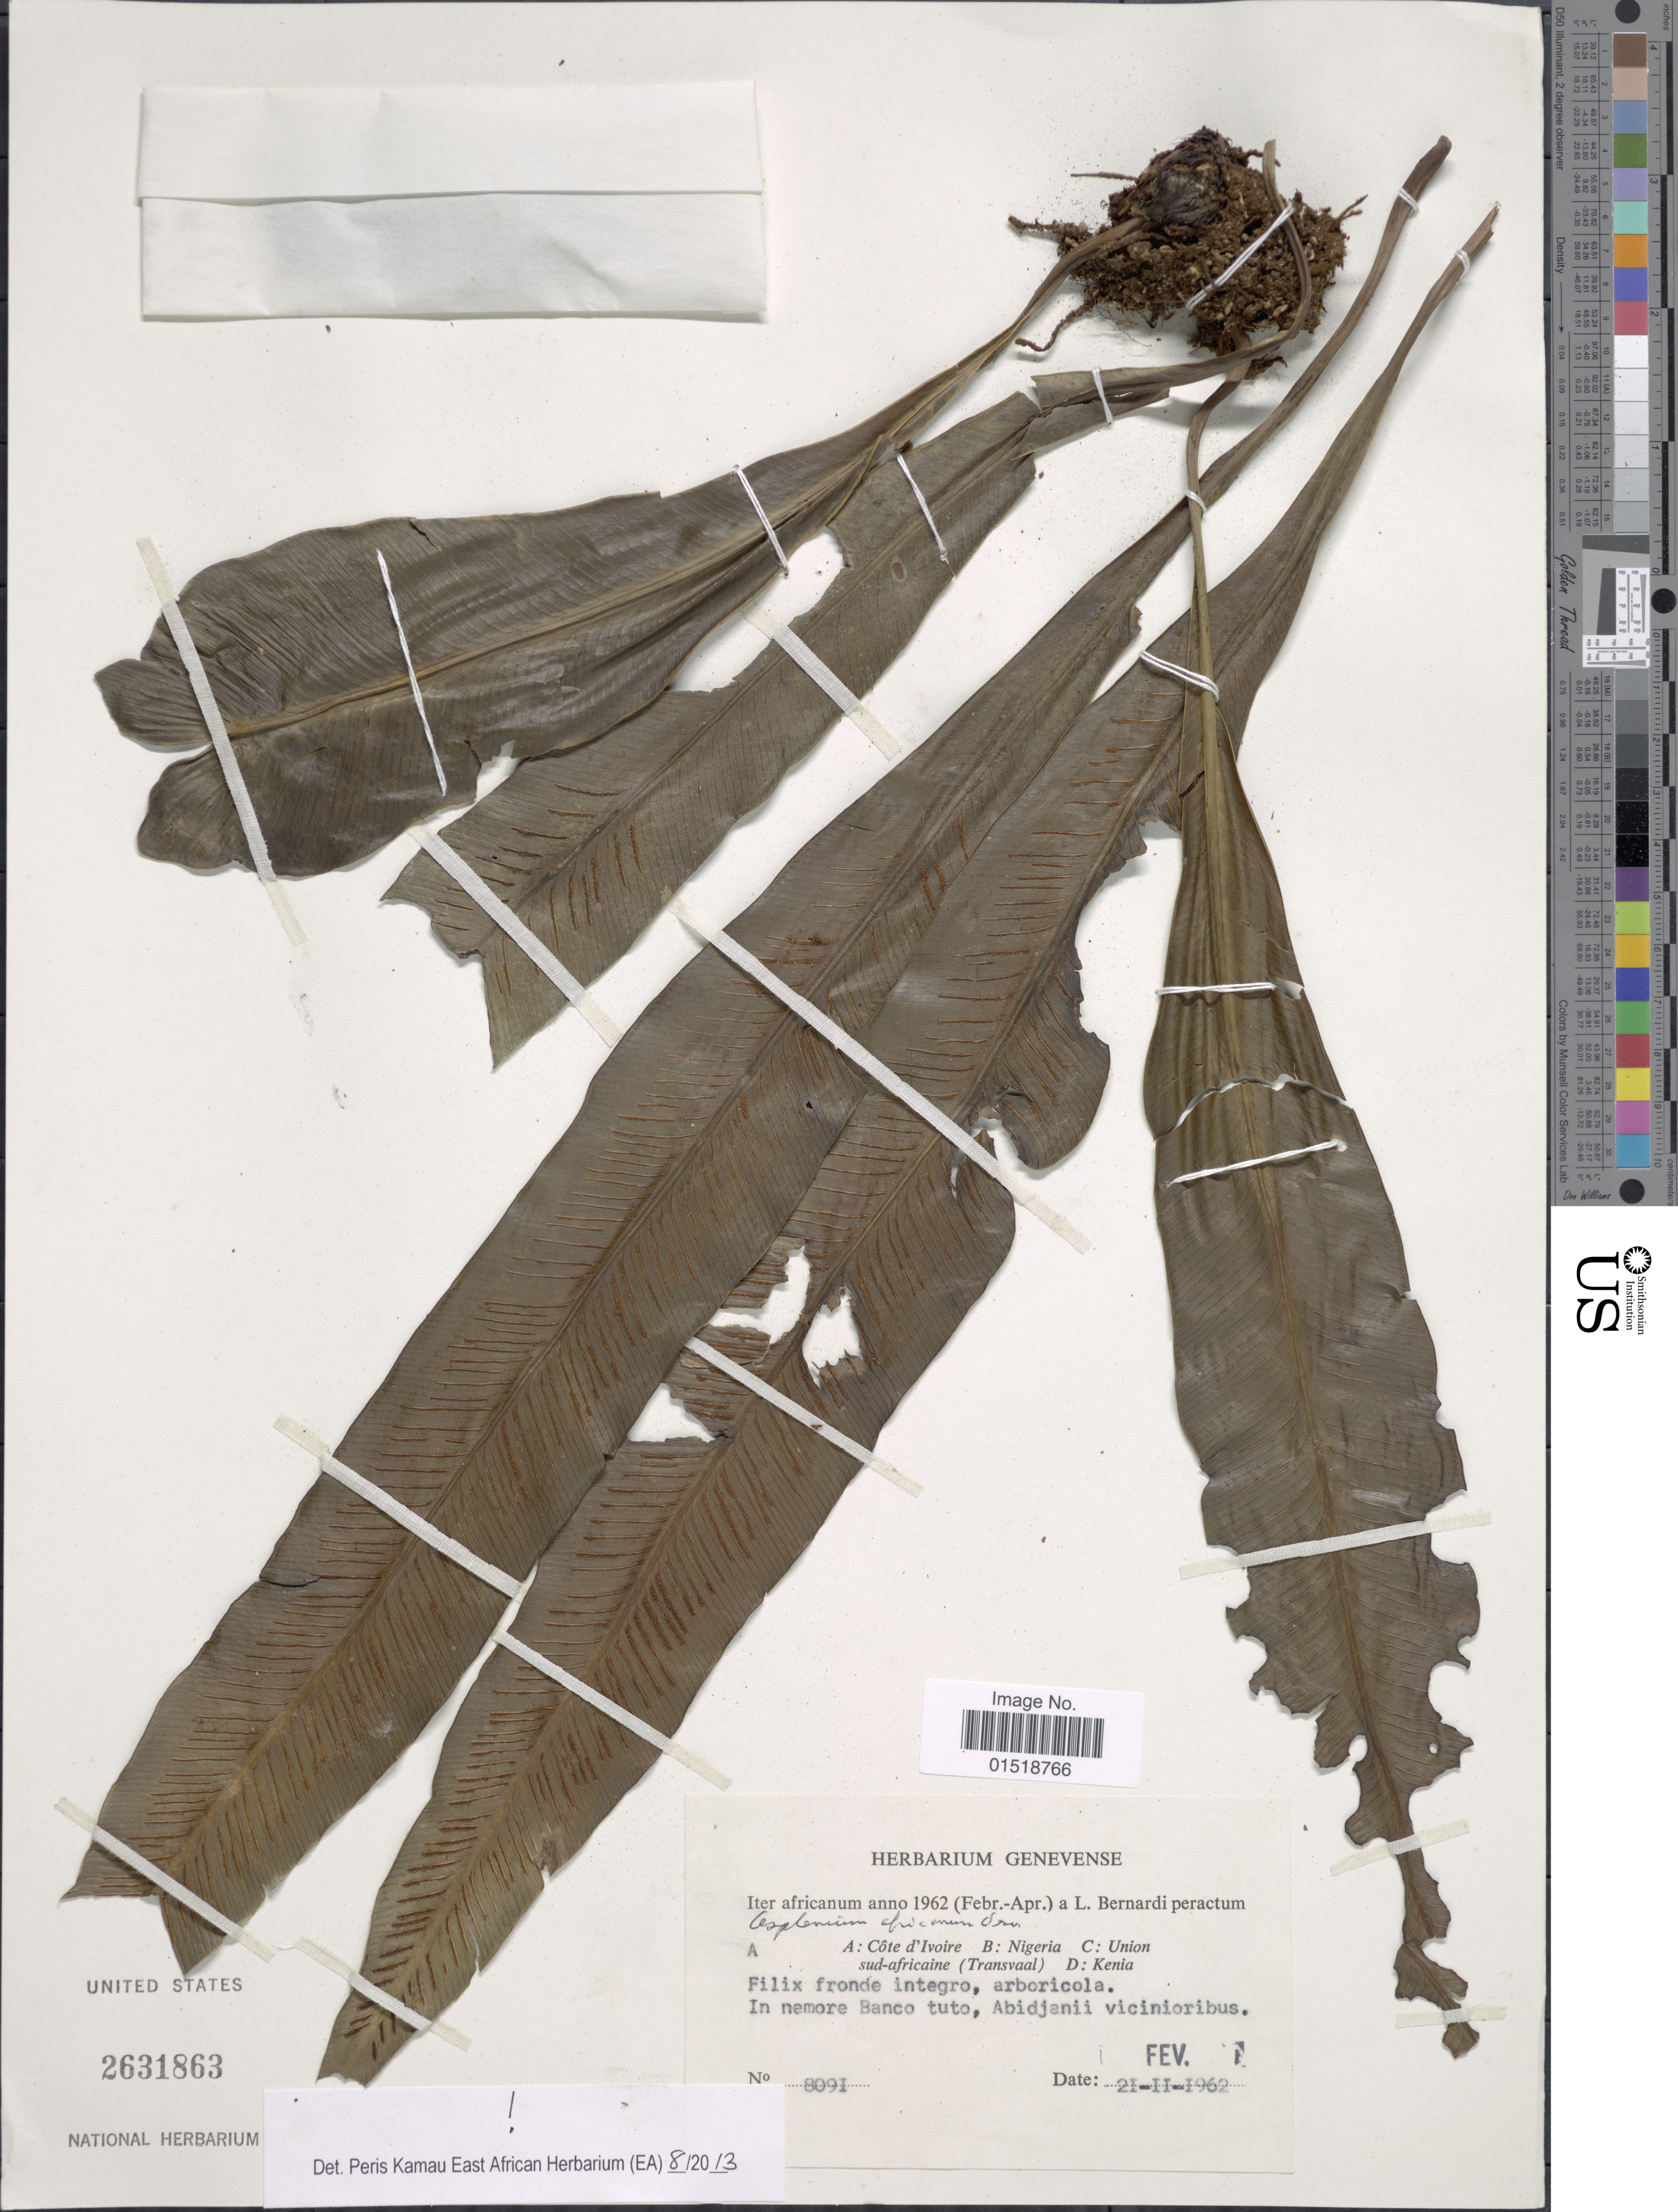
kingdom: Plantae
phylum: Tracheophyta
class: Polypodiopsida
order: Polypodiales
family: Aspleniaceae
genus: Asplenium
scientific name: Asplenium africanum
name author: Desv.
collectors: L. Bernardi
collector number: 8091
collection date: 1962-02-21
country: Ivory Coast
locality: Cote d'Ivoire, In nemore Banco tuto, Abidjanii vicinioribus.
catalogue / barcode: US 2631863